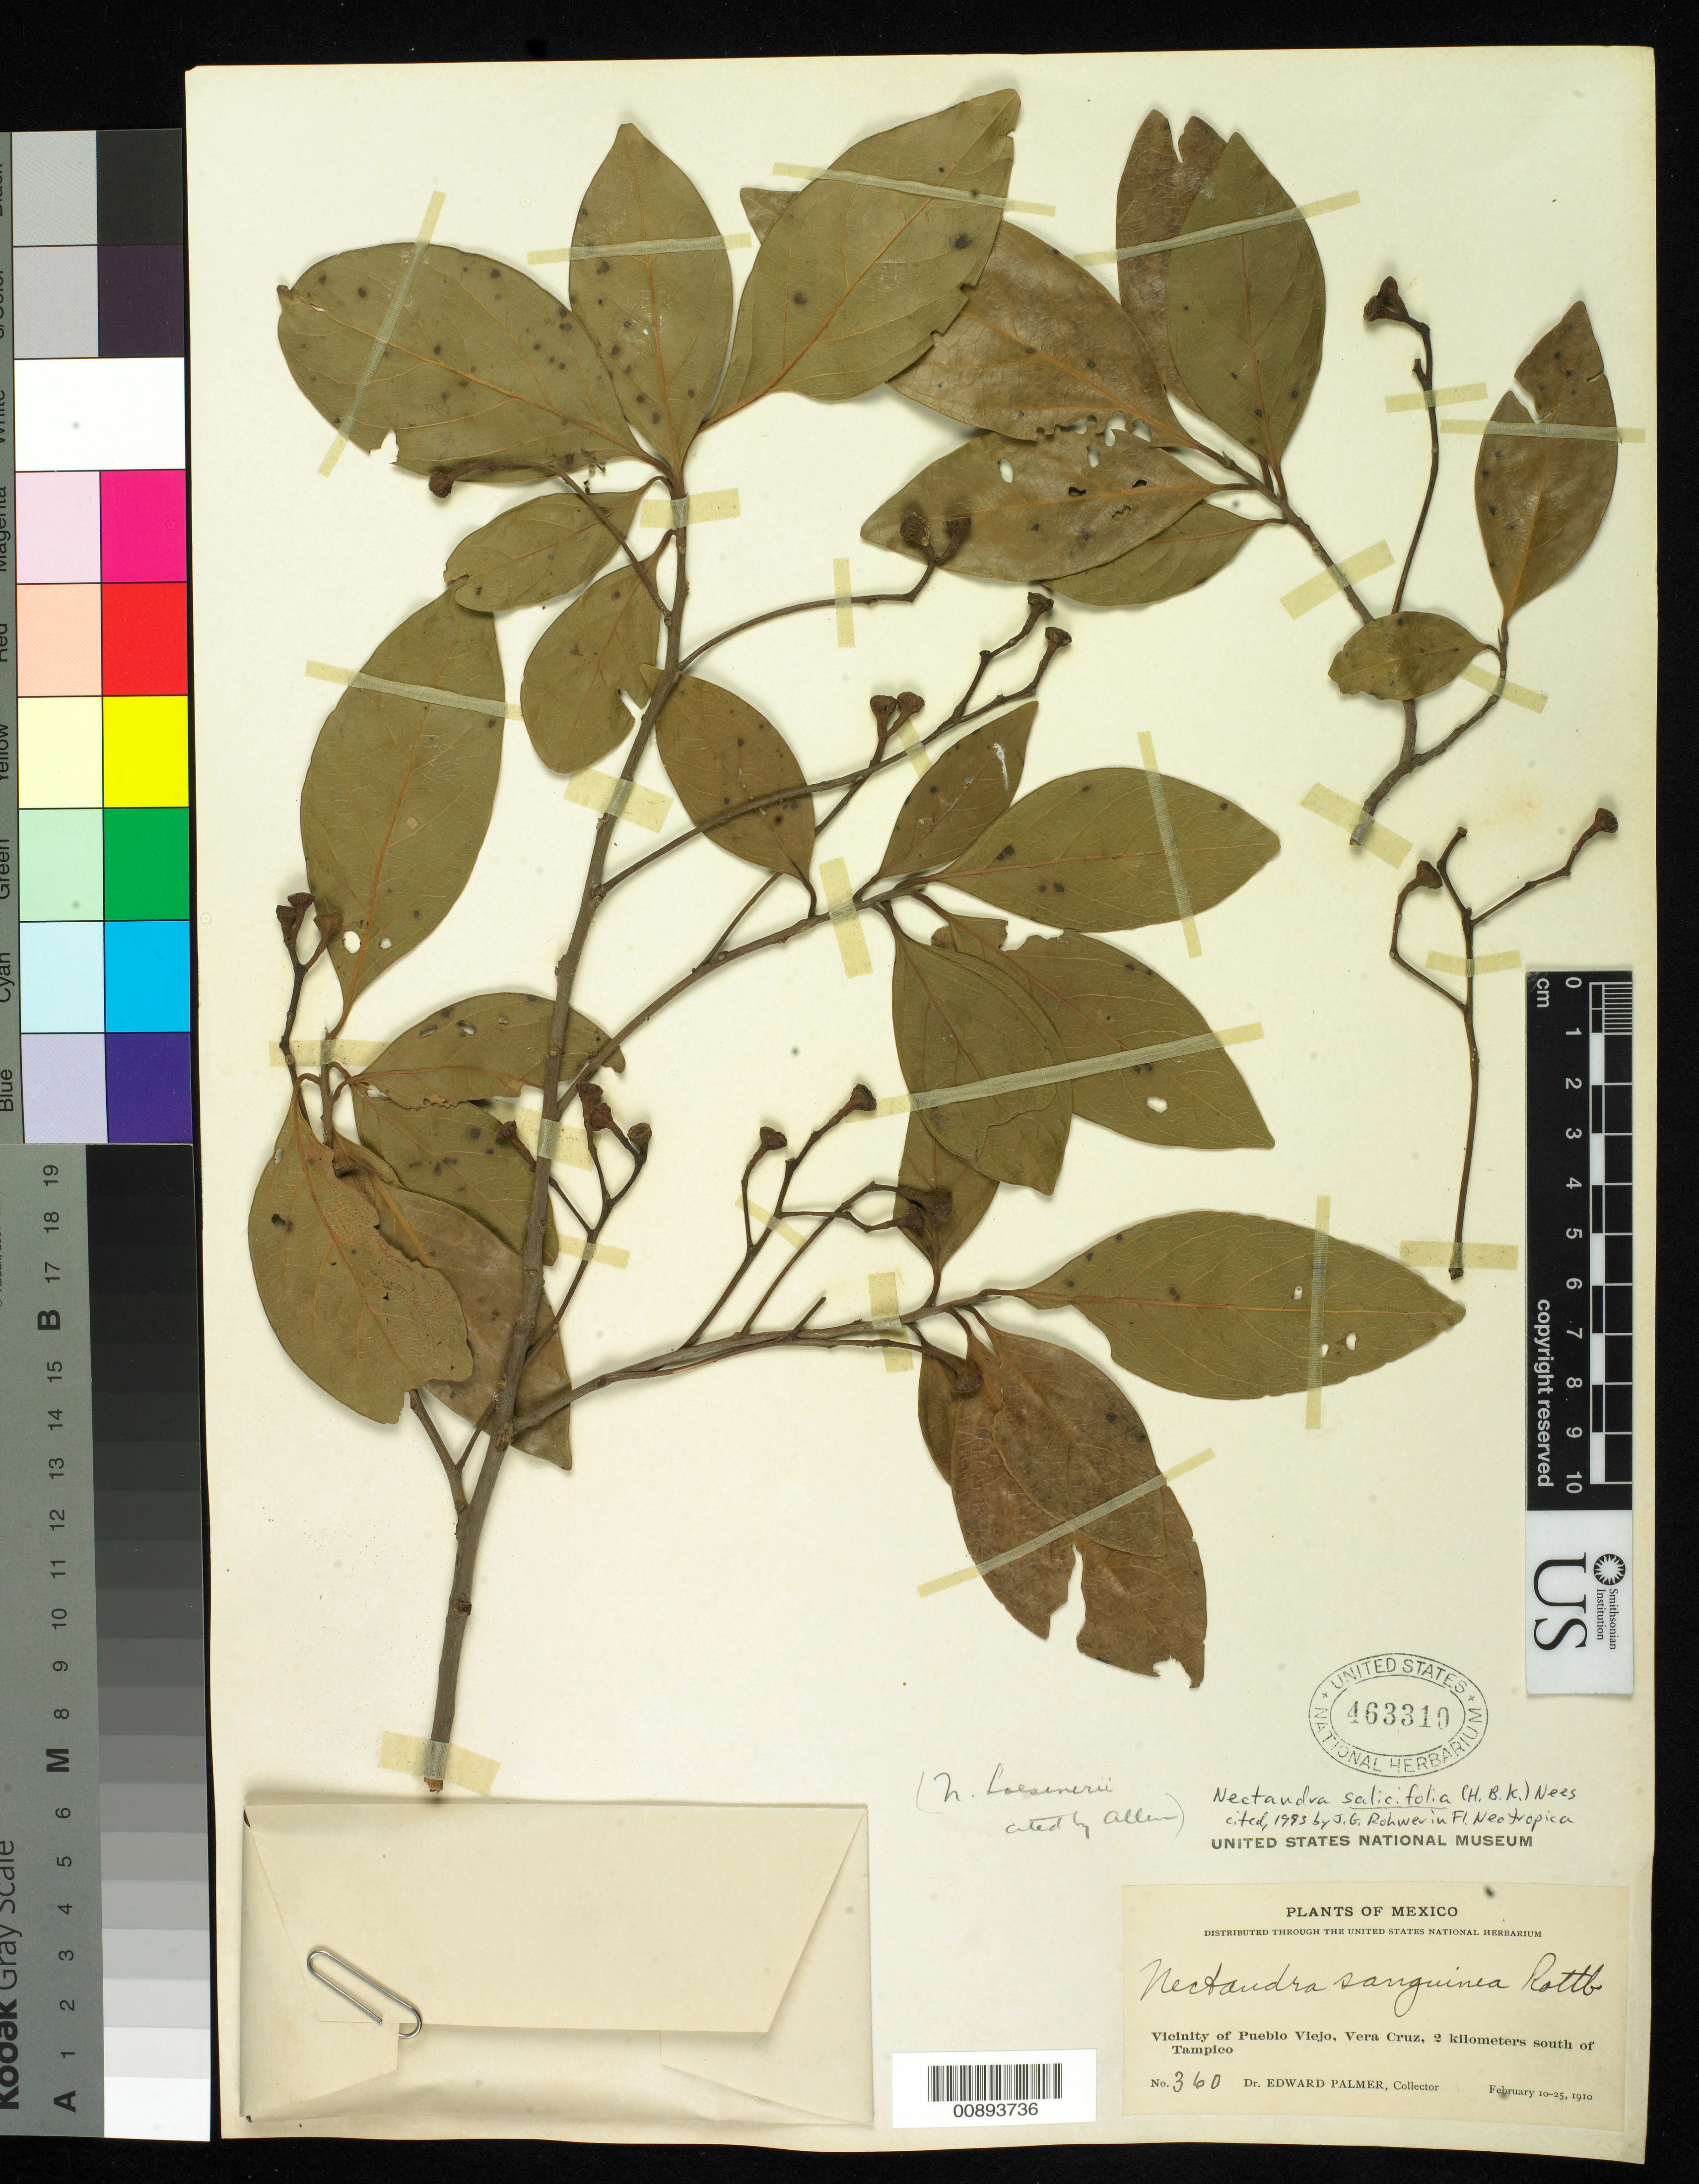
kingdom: Plantae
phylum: Tracheophyta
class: Magnoliopsida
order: Laurales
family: Lauraceae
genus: Damburneya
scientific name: Damburneya salicifolia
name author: (Kunth) Trofimov & Rohwer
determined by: Strong, Mark T., (BOT), Smithsonian Institution - National Museum of Natural History (UNITED STATES)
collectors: E. Palmer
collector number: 360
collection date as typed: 10 Feb 1910 to 25 Feb 1910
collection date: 1910-02-10/1910-02-25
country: Mexico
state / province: Veracruz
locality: Vicinity of Pueblo Viejo, Veracruz, 2 kilometers south of Tampico.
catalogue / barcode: US 463310